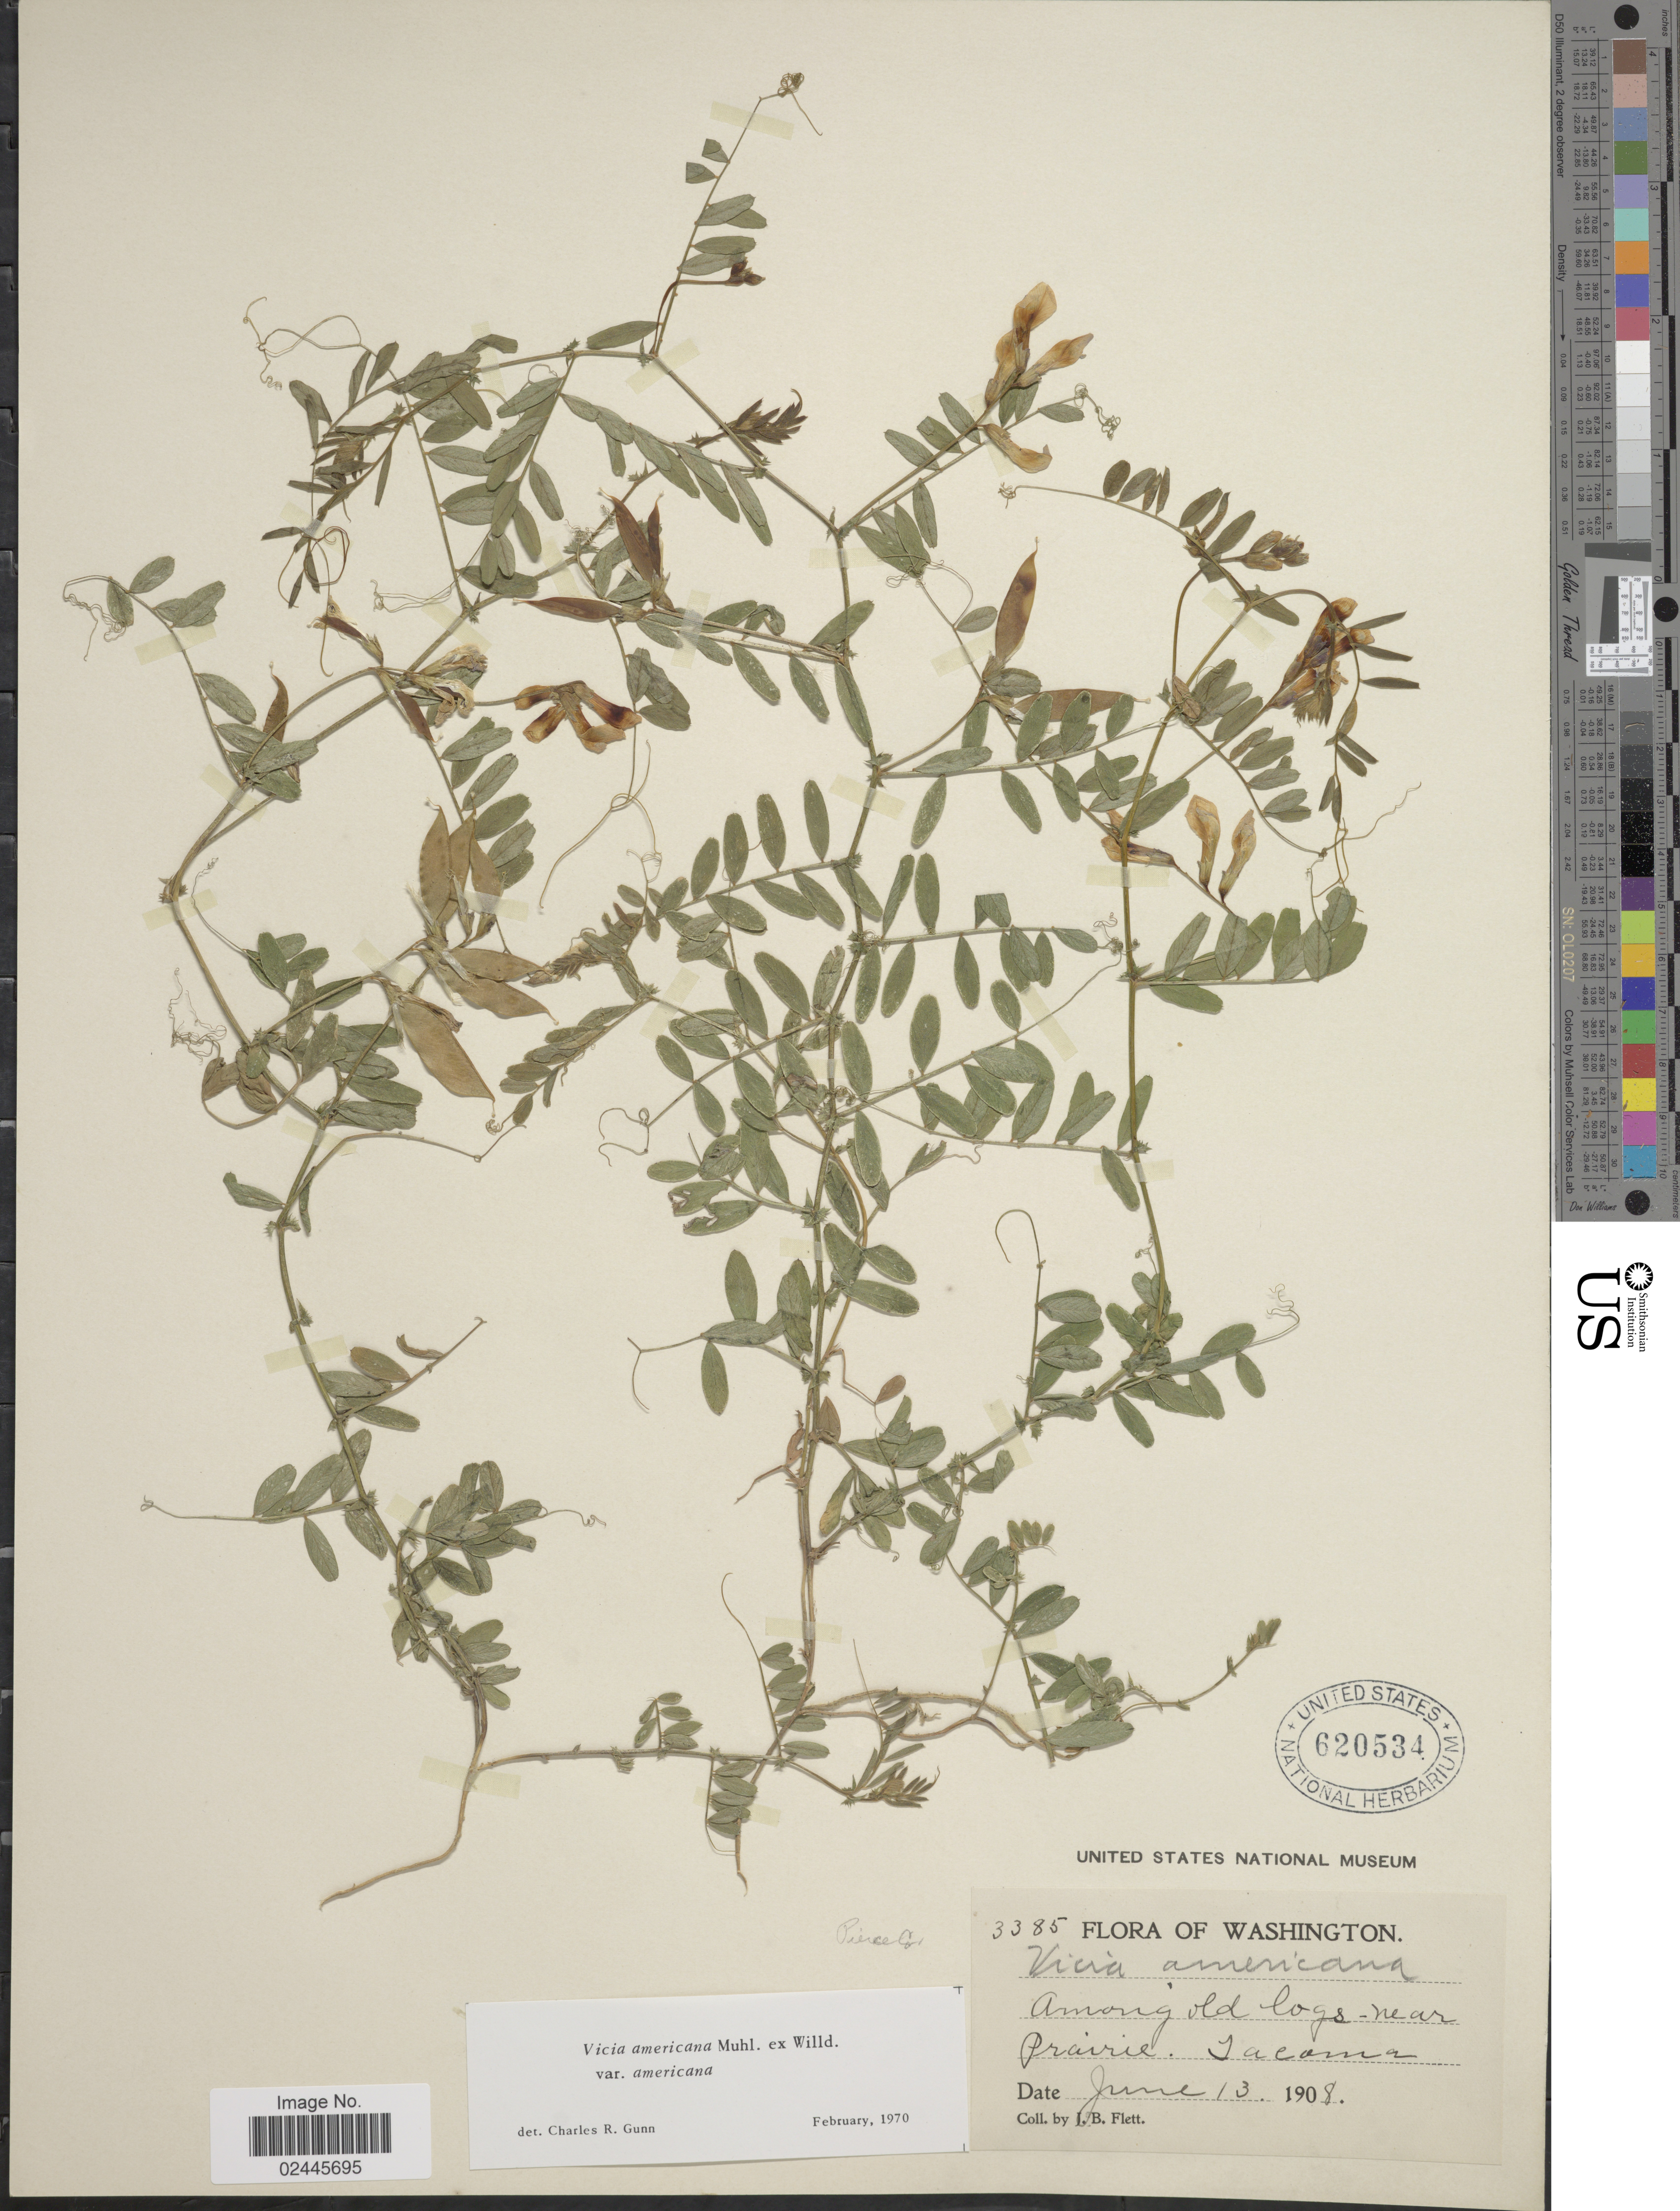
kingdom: Plantae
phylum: Tracheophyta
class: Magnoliopsida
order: Fabales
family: Fabaceae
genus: Vicia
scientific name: Vicia americana var. americana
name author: Muhl. ex Willd.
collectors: J. Flett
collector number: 3385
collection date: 1908-06-13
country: United States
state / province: Washington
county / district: Pierce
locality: near Prairie. Tacoma.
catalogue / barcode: US 620534